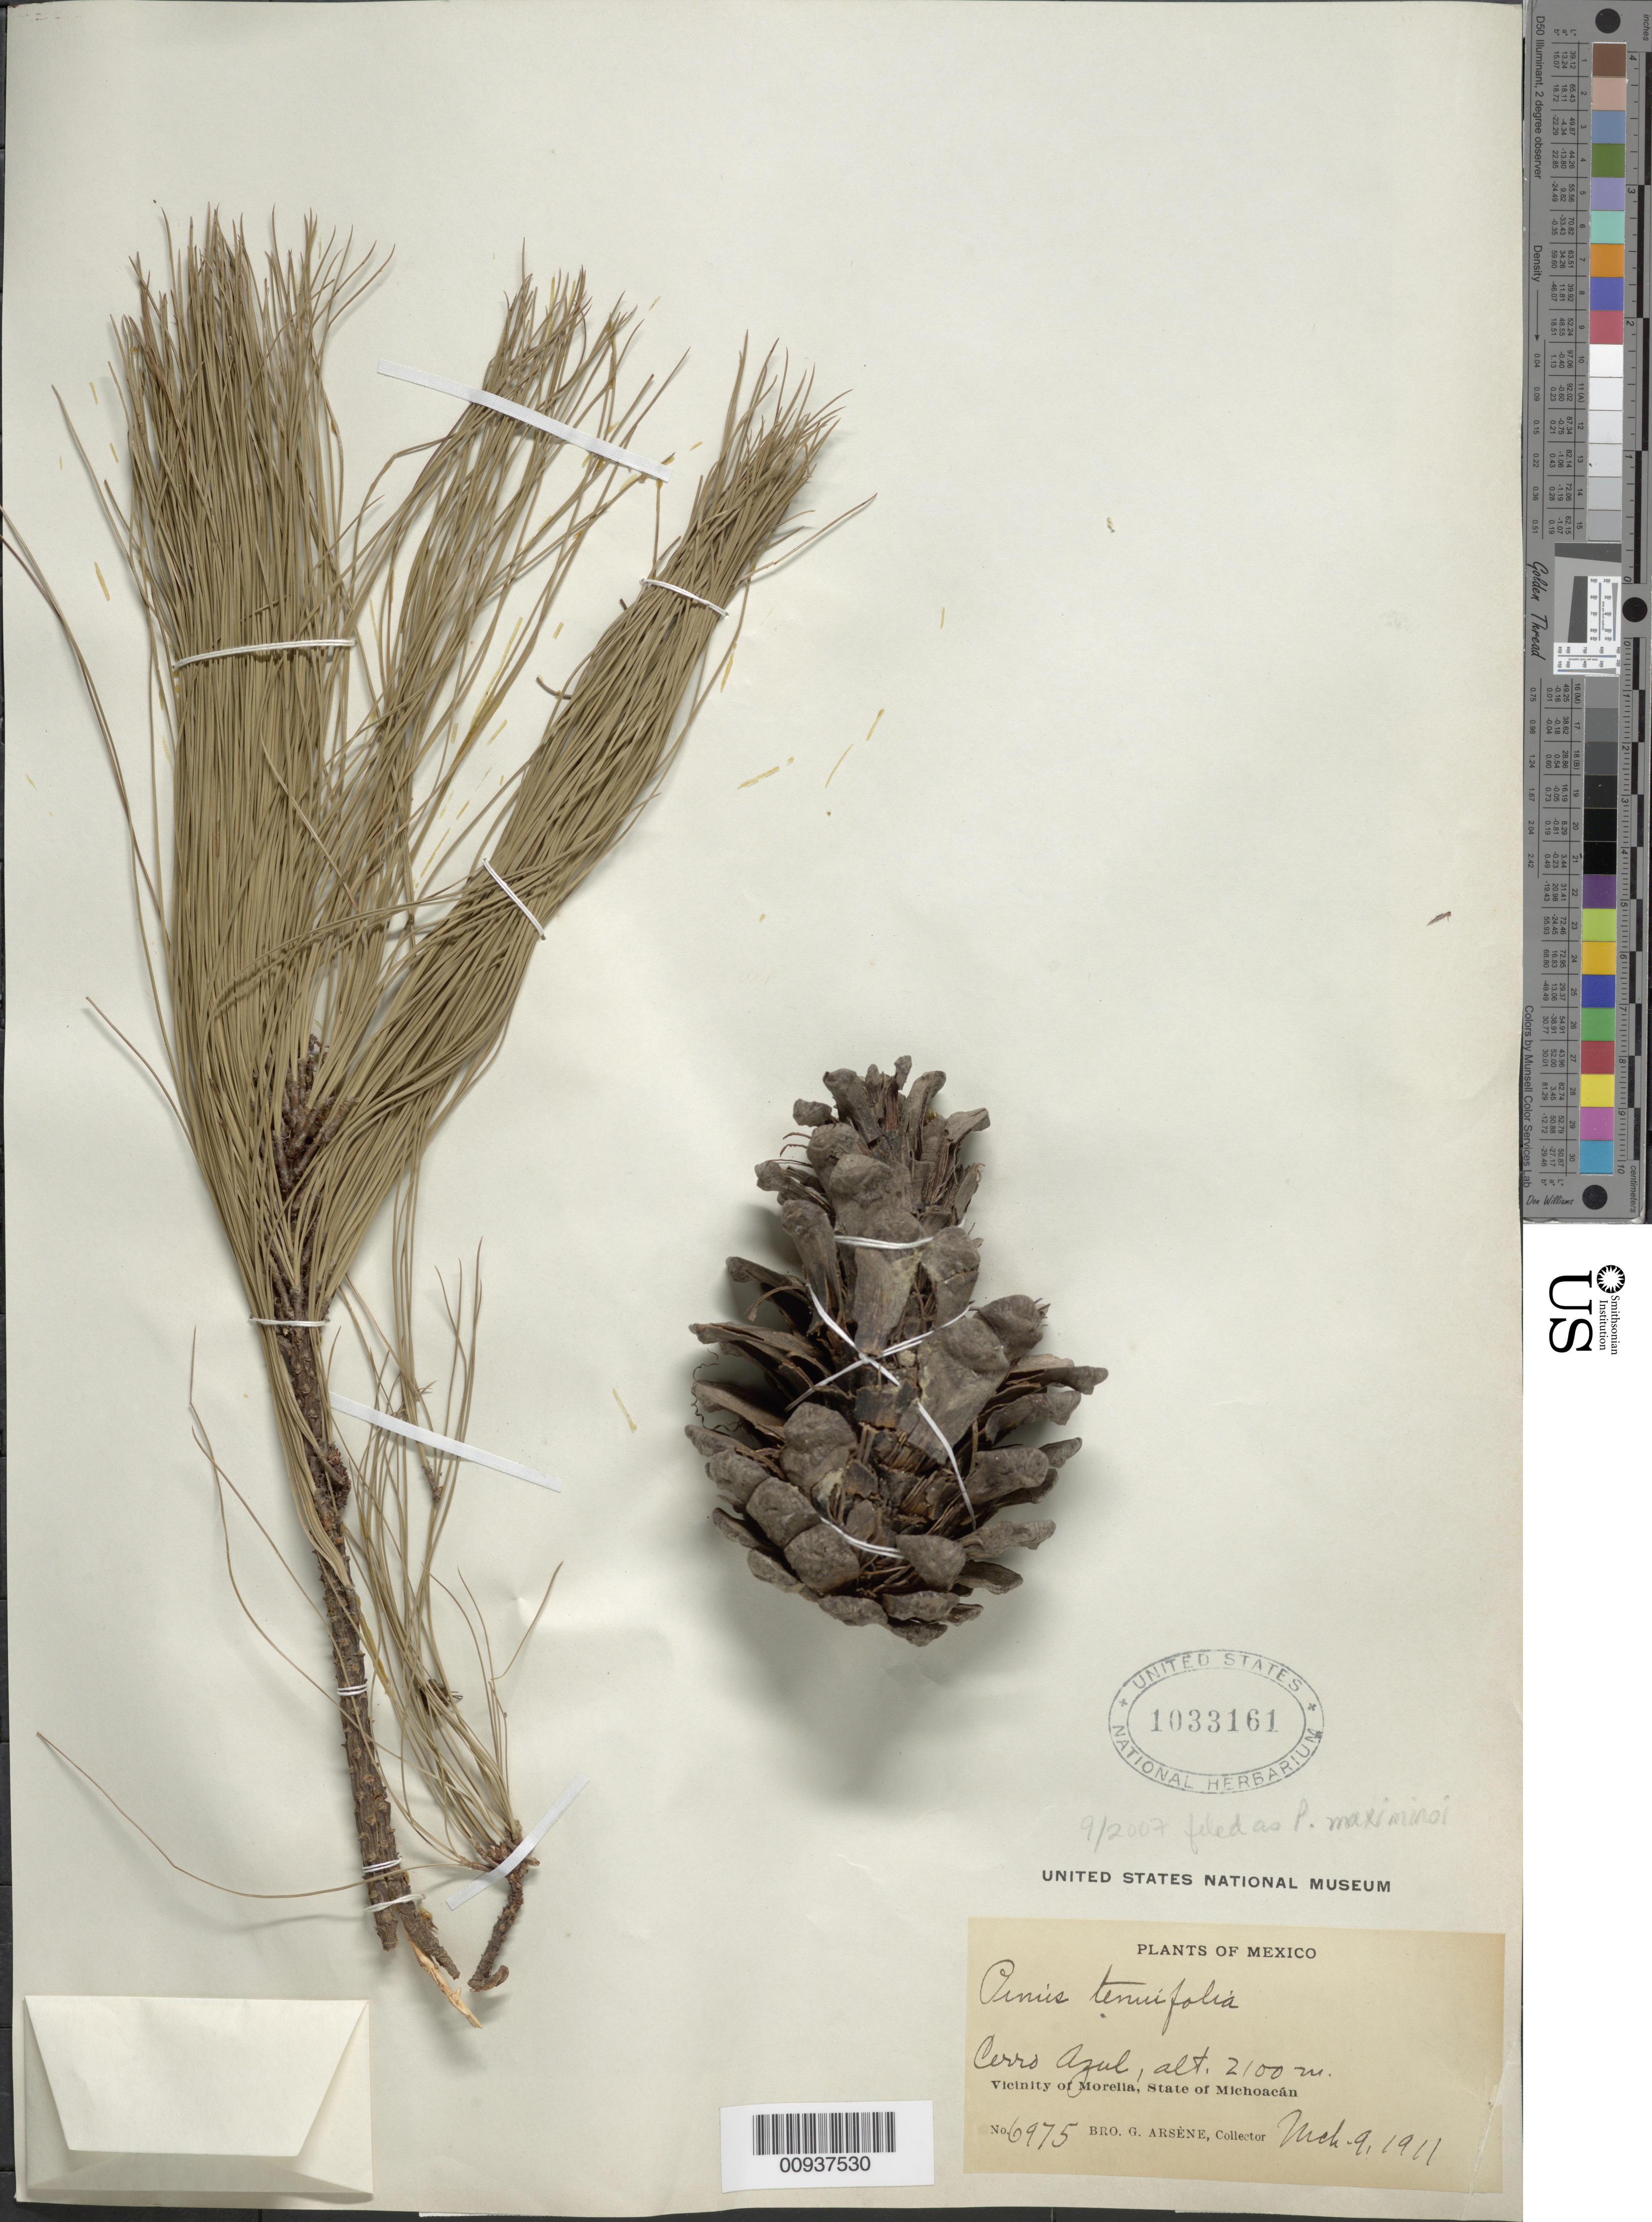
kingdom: Plantae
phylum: Tracheophyta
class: Pinopsida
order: Pinales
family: Pinaceae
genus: Pinus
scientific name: Pinus maximinoi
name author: H.E. Moore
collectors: Bro. G. Arsène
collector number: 6975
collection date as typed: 09 Mar 1911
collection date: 1911-03-09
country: Mexico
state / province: Michoacán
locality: Cerro Azul. Vicinity of Morelia.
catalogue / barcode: US 1033161